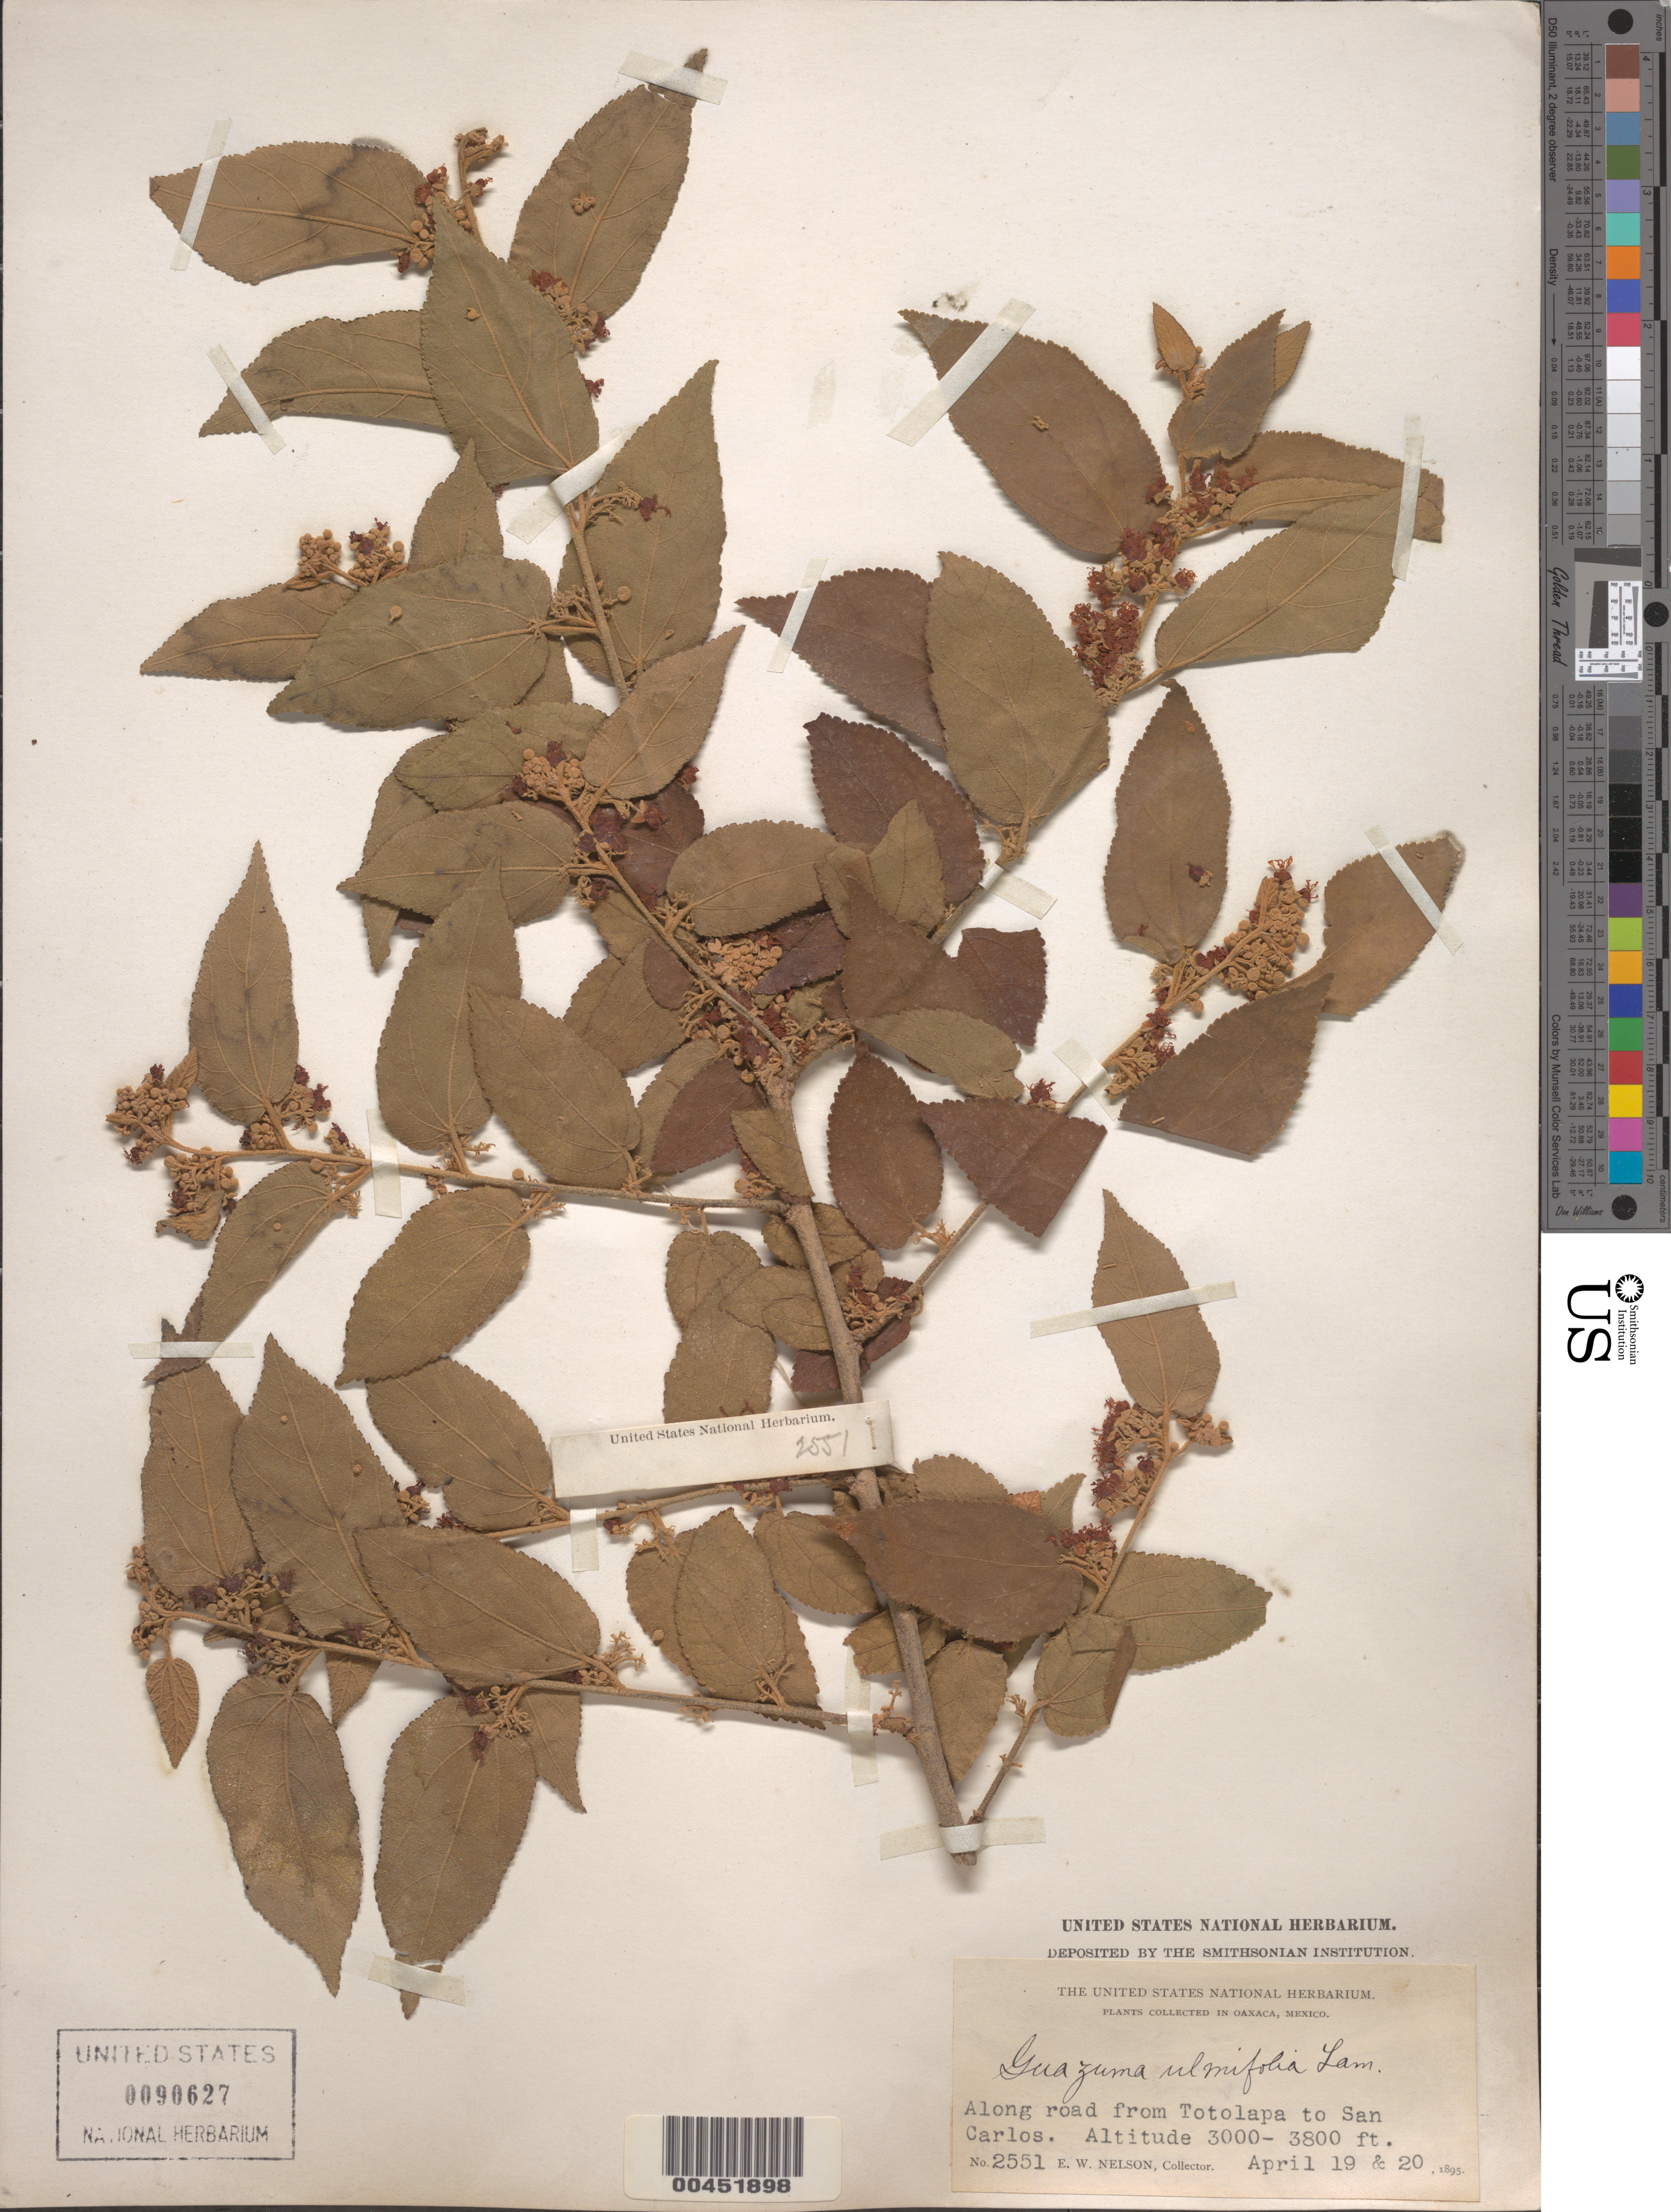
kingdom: Plantae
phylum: Tracheophyta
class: Magnoliopsida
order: Malvales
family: Malvaceae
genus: Guazuma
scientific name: Guazuma ulmifolia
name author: Lam.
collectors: E. W. Nelson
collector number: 2551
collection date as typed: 19 Apr 1895 to 20 Apr 1895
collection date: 1895-04-19/1895-04-20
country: Mexico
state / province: Oaxaca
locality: road from Totolapa to San Carlos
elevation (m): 914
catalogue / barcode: US 90627